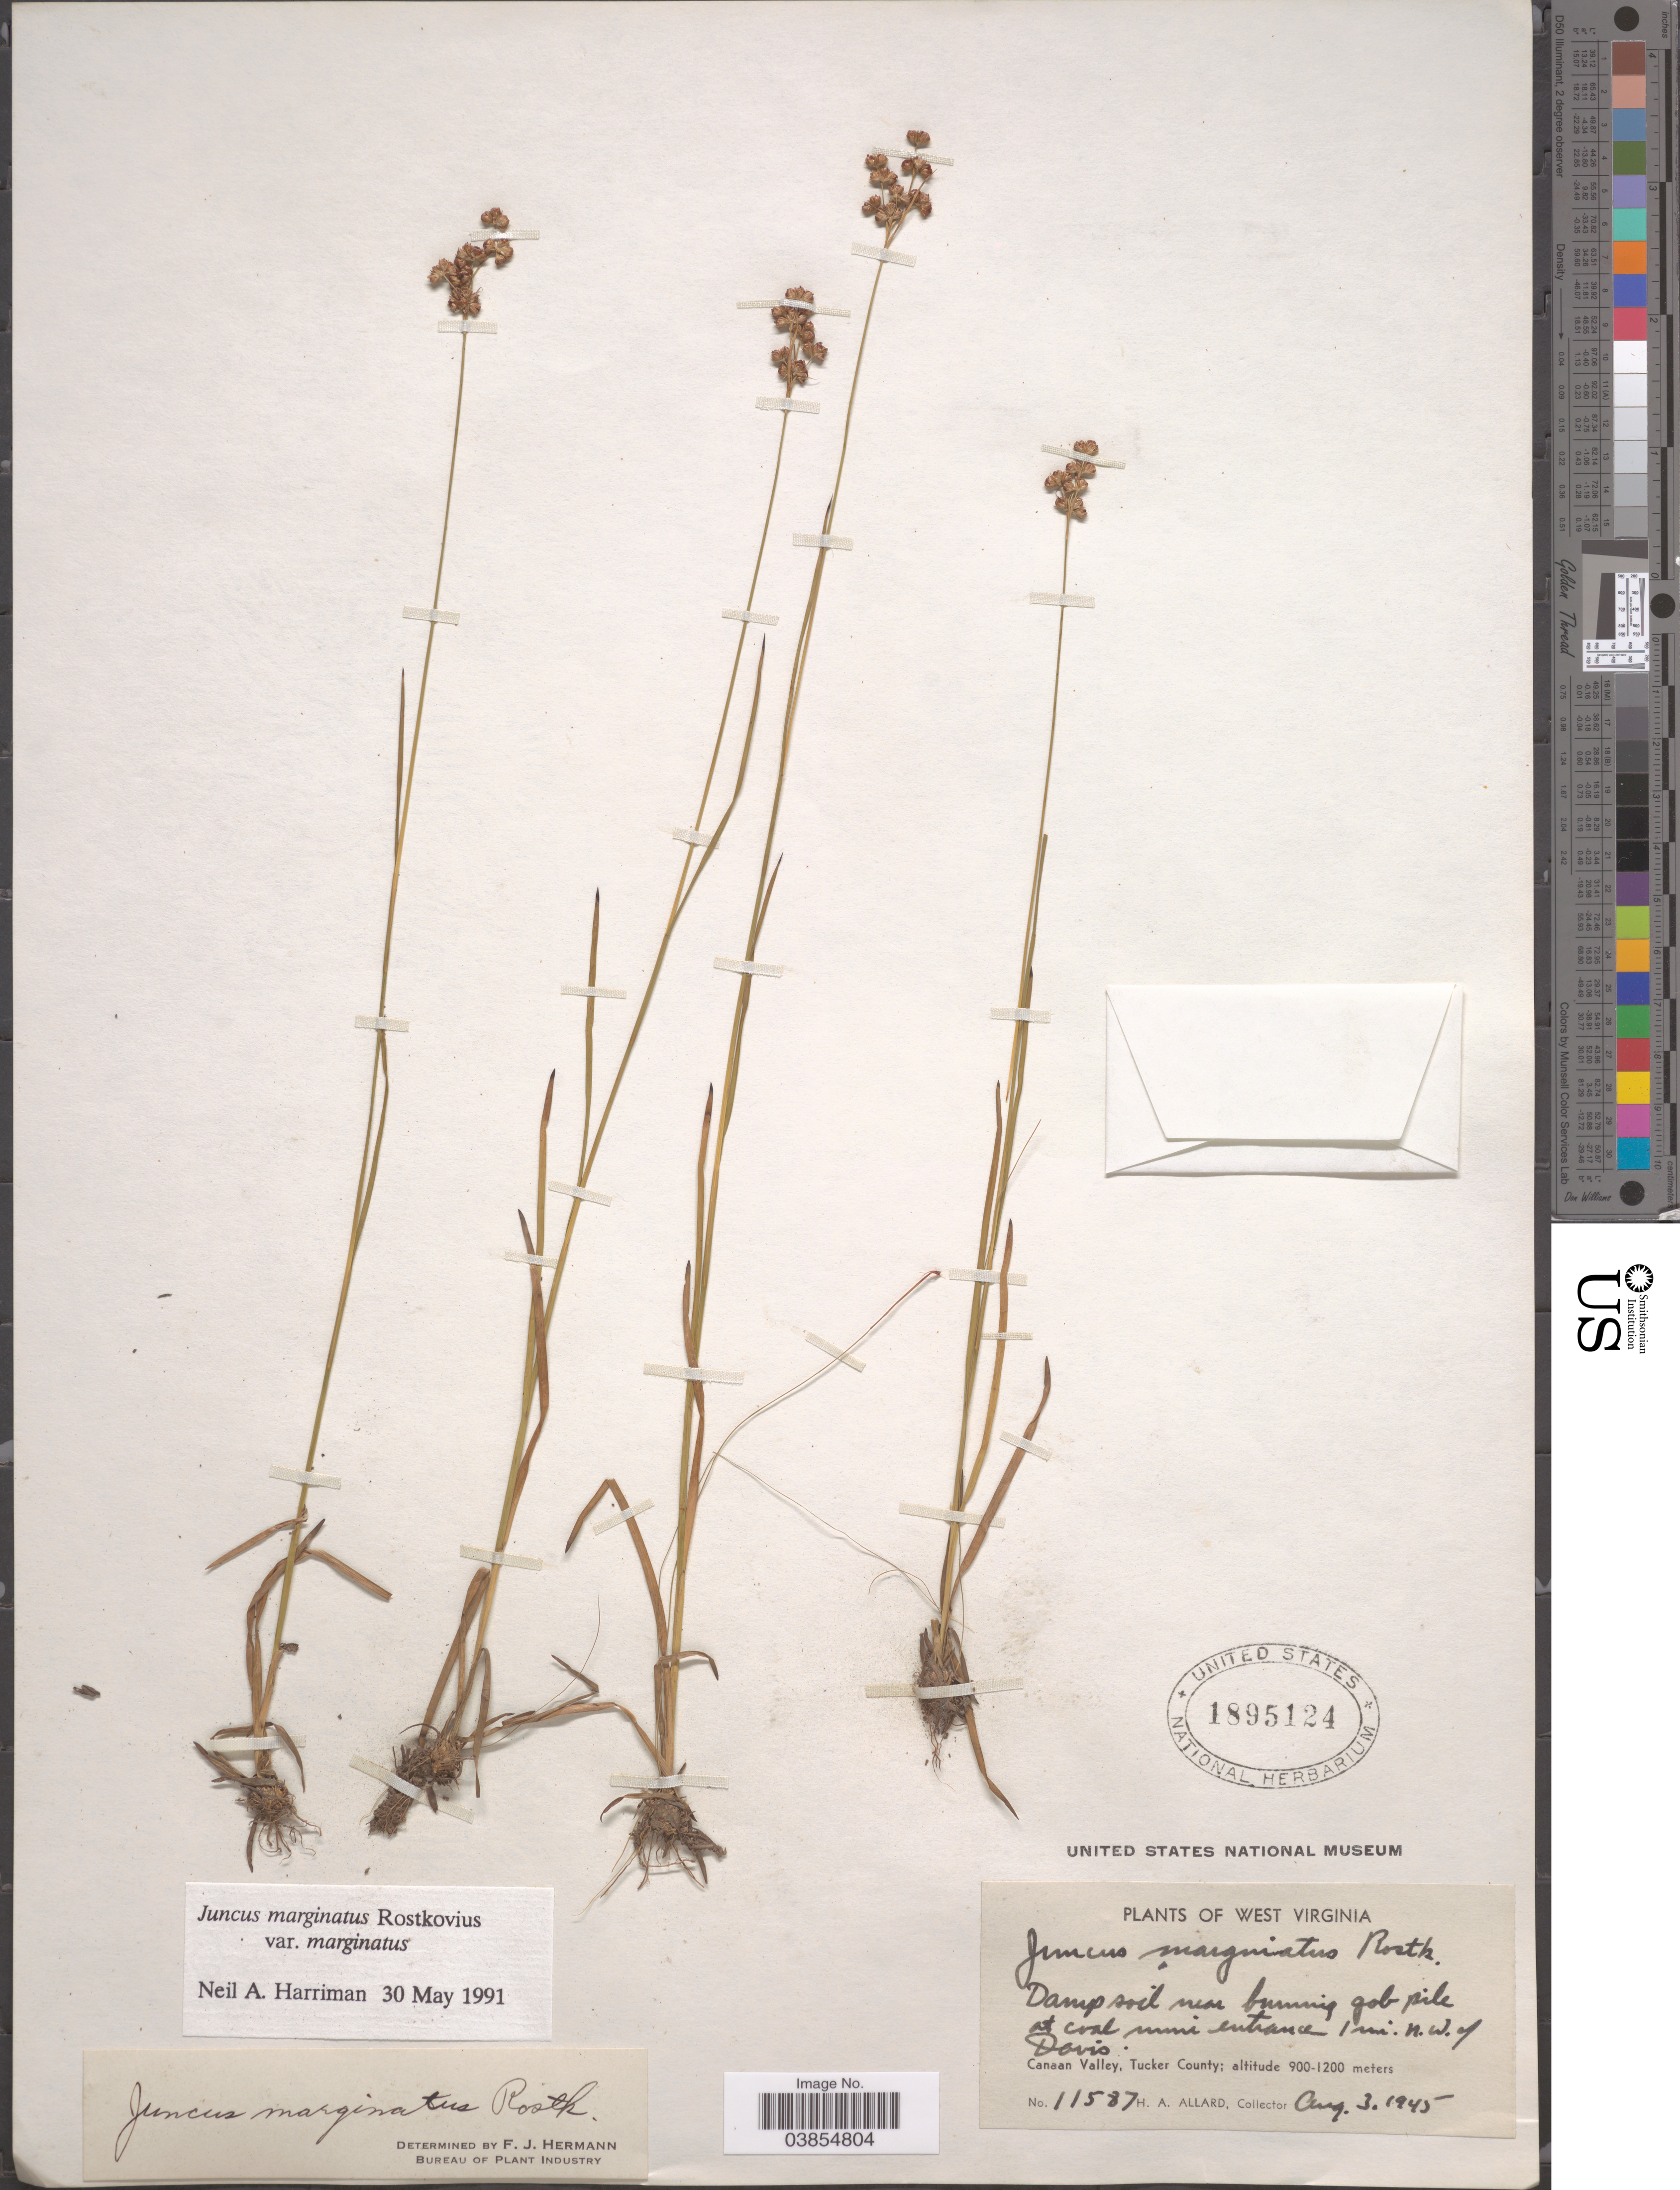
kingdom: Plantae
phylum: Tracheophyta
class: Liliopsida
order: Poales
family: Juncaceae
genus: Juncus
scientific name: Juncus marginatus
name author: Rostk.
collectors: H. A. Allard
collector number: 11587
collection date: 1945-08-03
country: United States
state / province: West Virginia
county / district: Tucker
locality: Entrance 1 mi. n.w. of Davis. Canaan Valley, Tucker County.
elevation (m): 900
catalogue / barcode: US 1895124